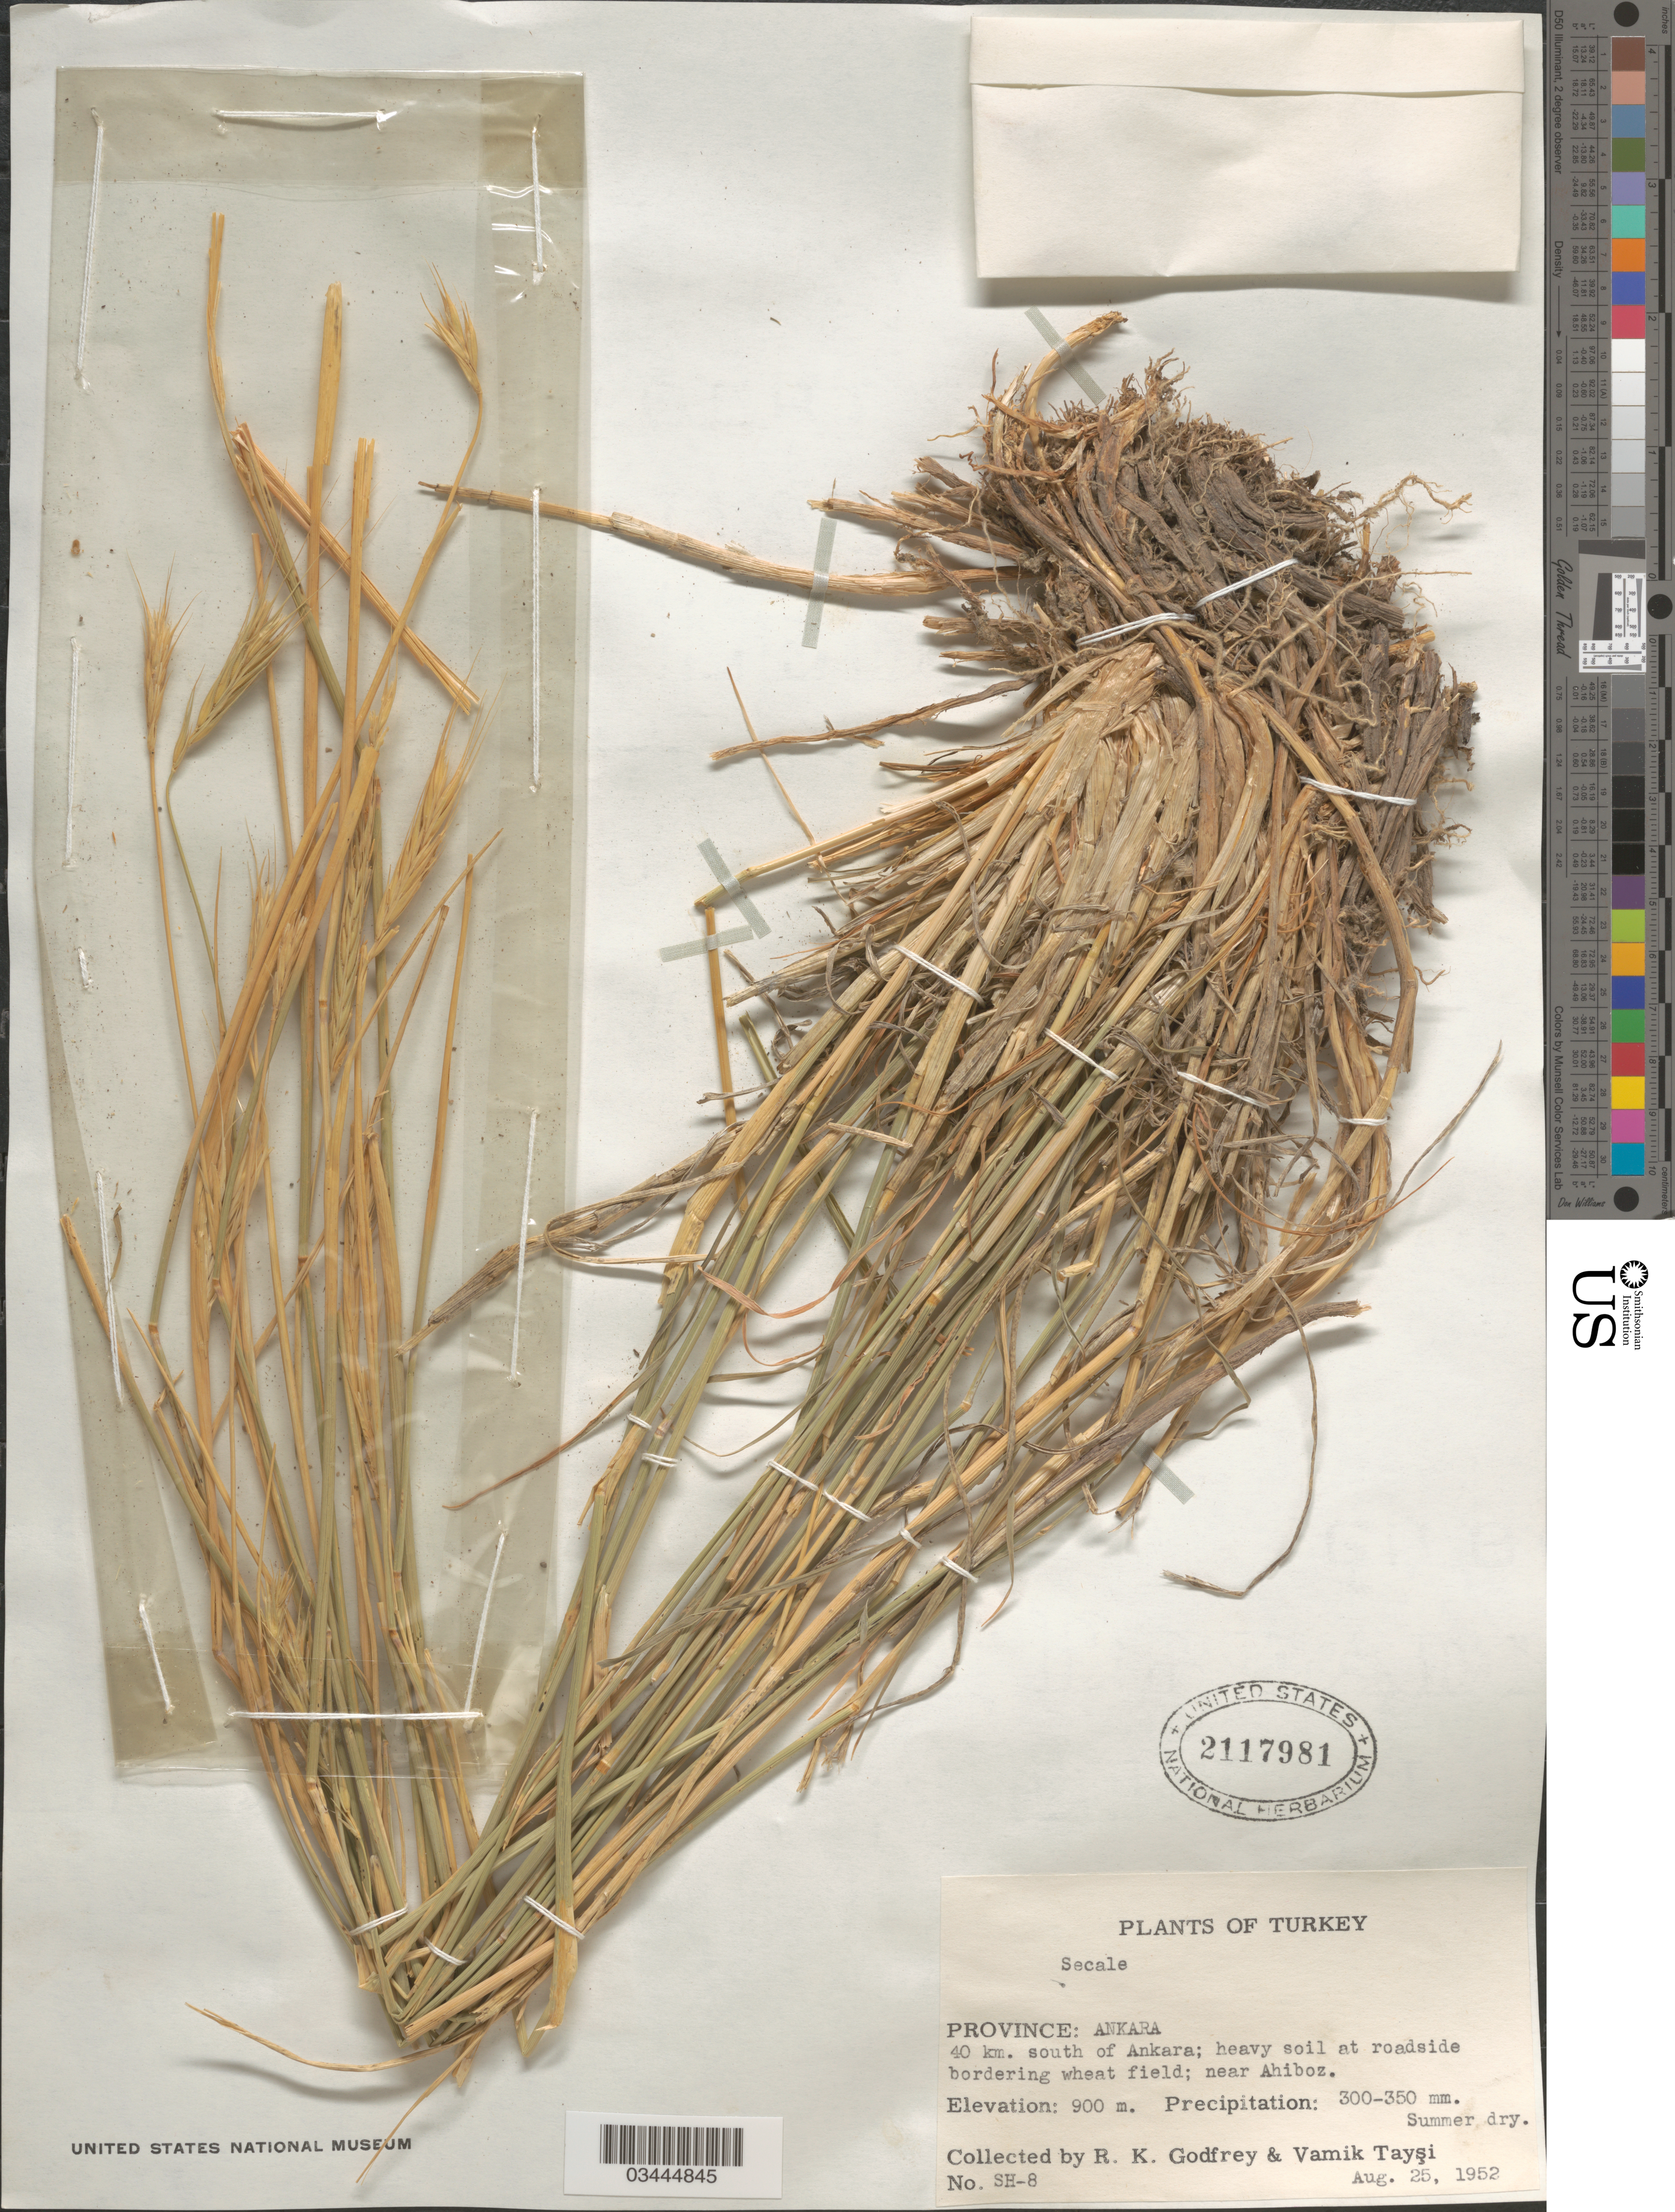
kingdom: Plantae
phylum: Tracheophyta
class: Liliopsida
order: Poales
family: Poaceae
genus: Secale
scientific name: Secale sp.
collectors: R. K. Godfrey & V. Taysi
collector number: SH-8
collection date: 1952-08-25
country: Turkey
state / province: Ankara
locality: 40 km. south of Ankara; heavy soil at roadside bordering wheat field; near Ahiboz.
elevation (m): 900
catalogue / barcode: US 2117981